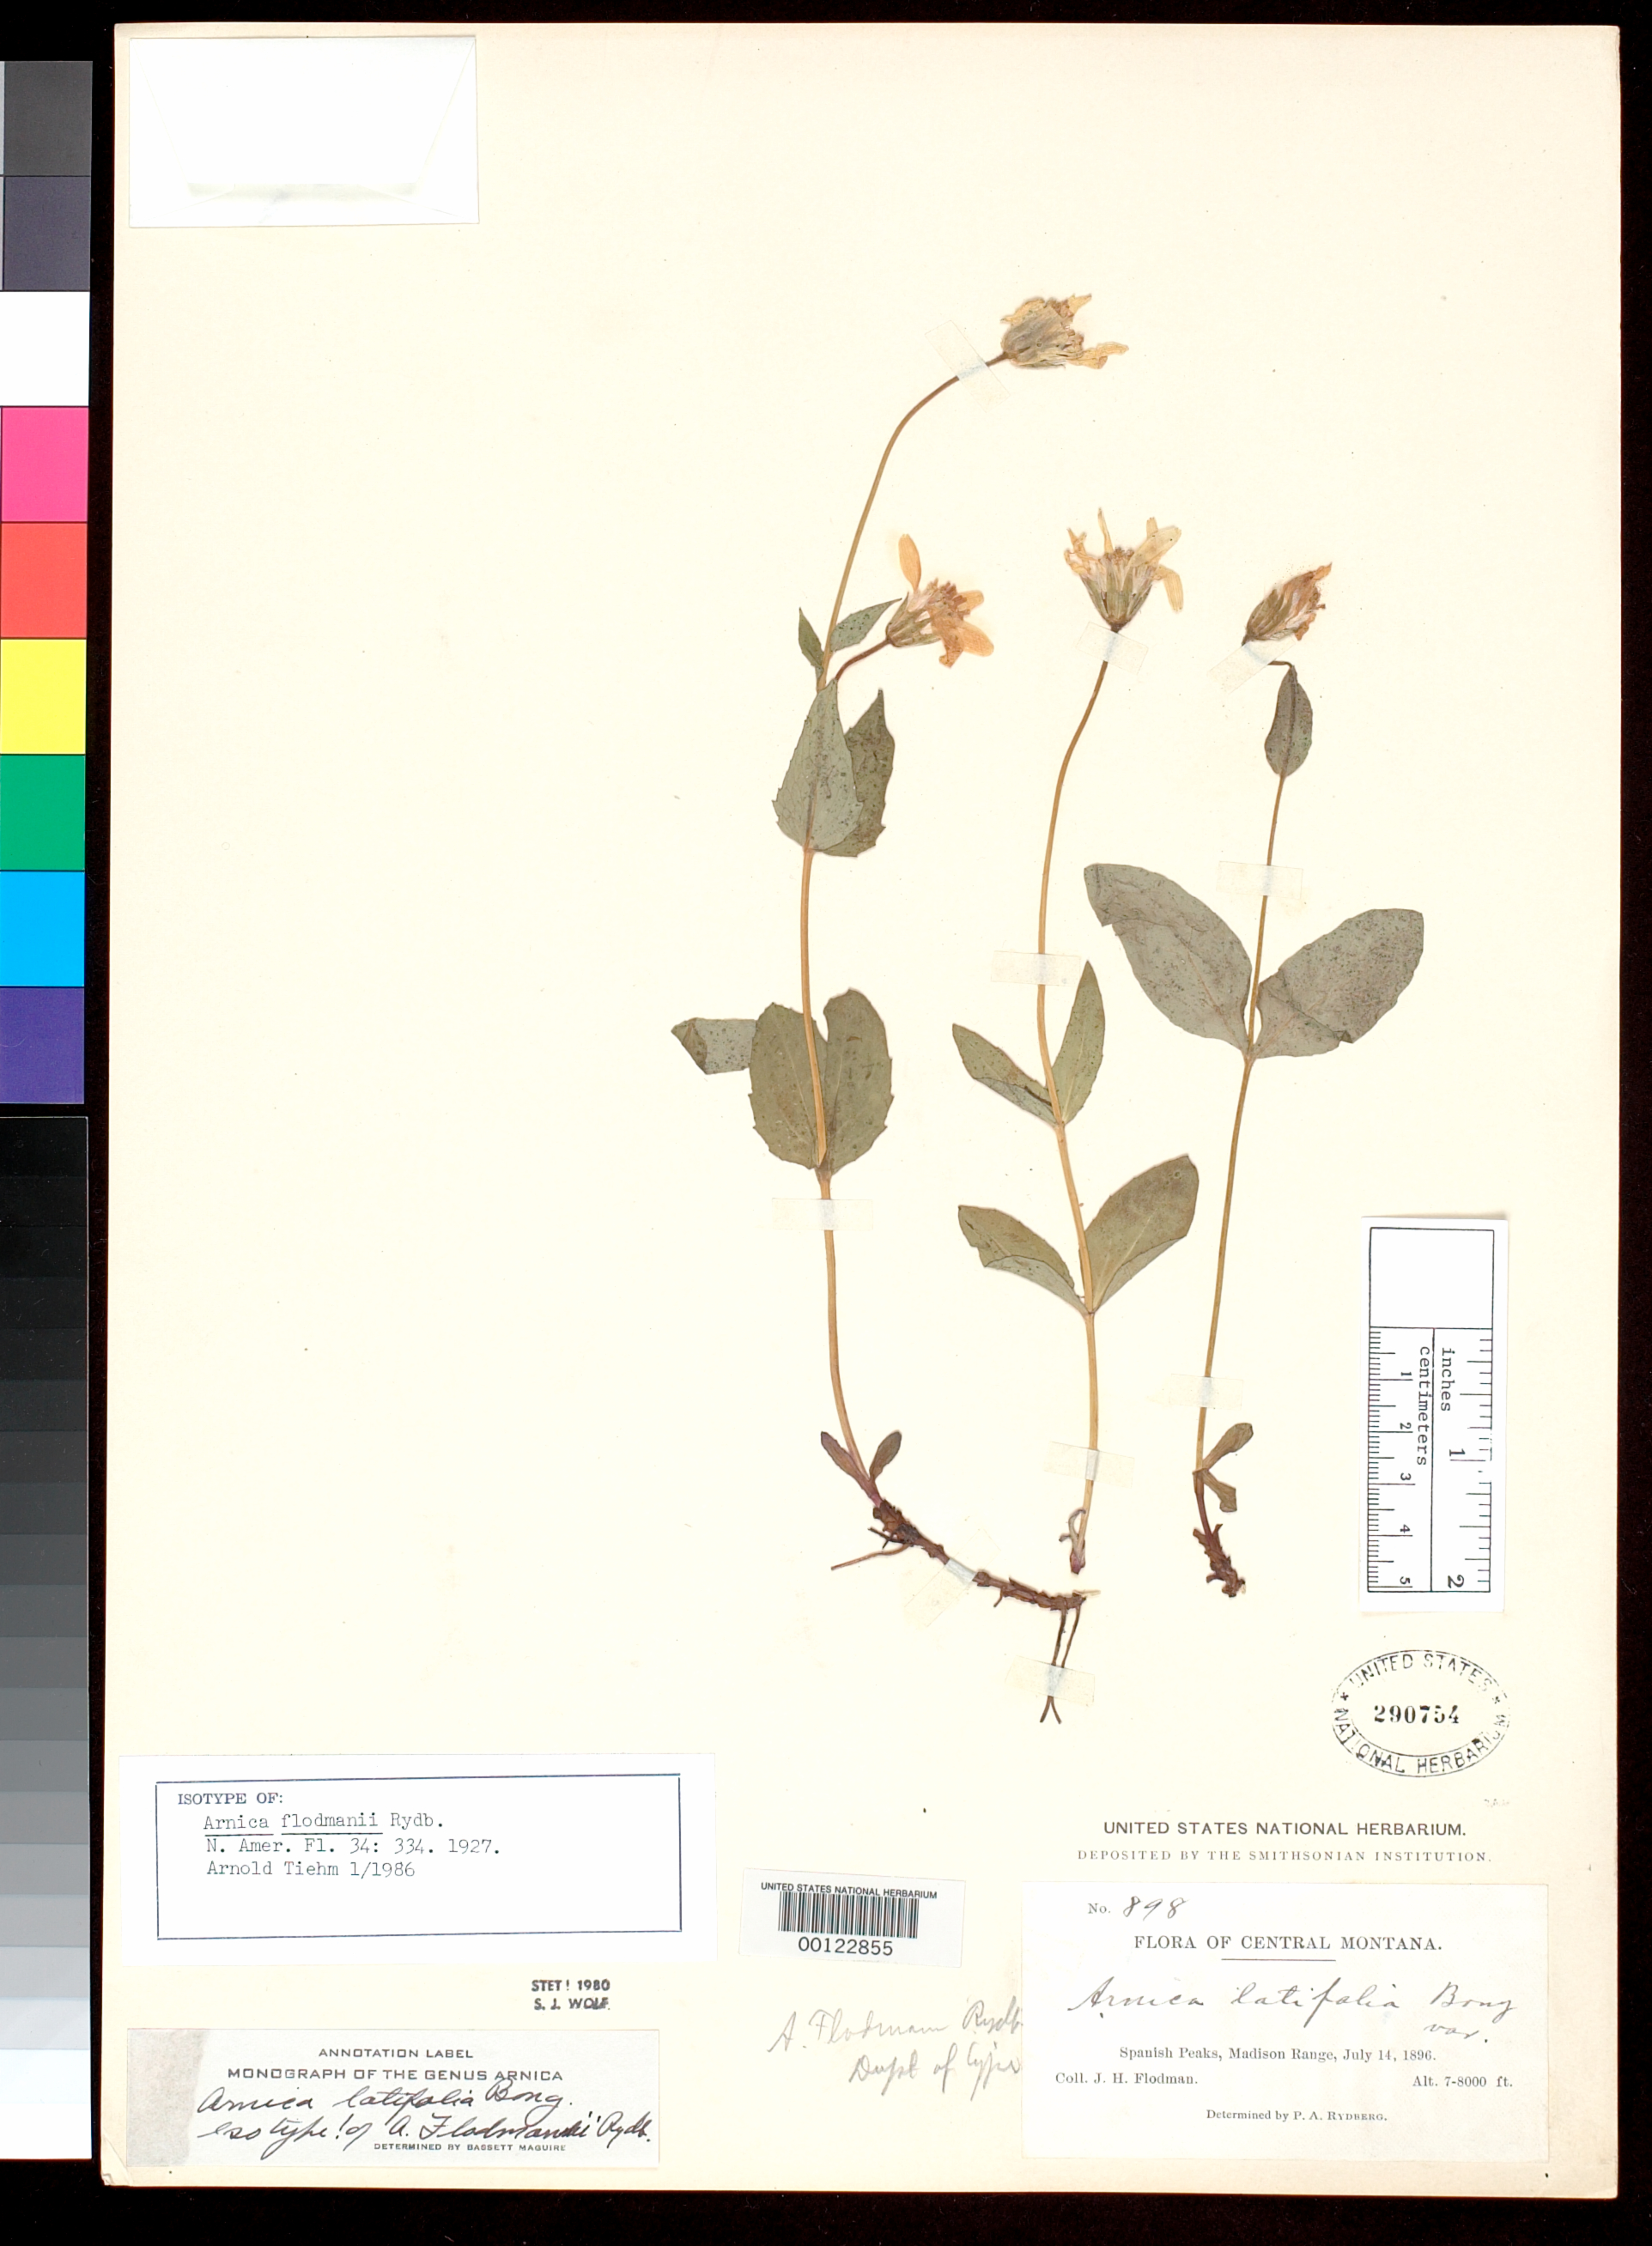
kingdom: Plantae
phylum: Tracheophyta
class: Magnoliopsida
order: Asterales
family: Asteraceae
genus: Arnica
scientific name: Arnica flodmanii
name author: Rydb.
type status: Isotype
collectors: J. Flodman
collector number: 898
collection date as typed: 14 Jul 1896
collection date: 1896-07-14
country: United States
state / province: Montana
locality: Central Montana, Madison Range, Spanish Peaks.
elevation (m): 2134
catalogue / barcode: US 290754